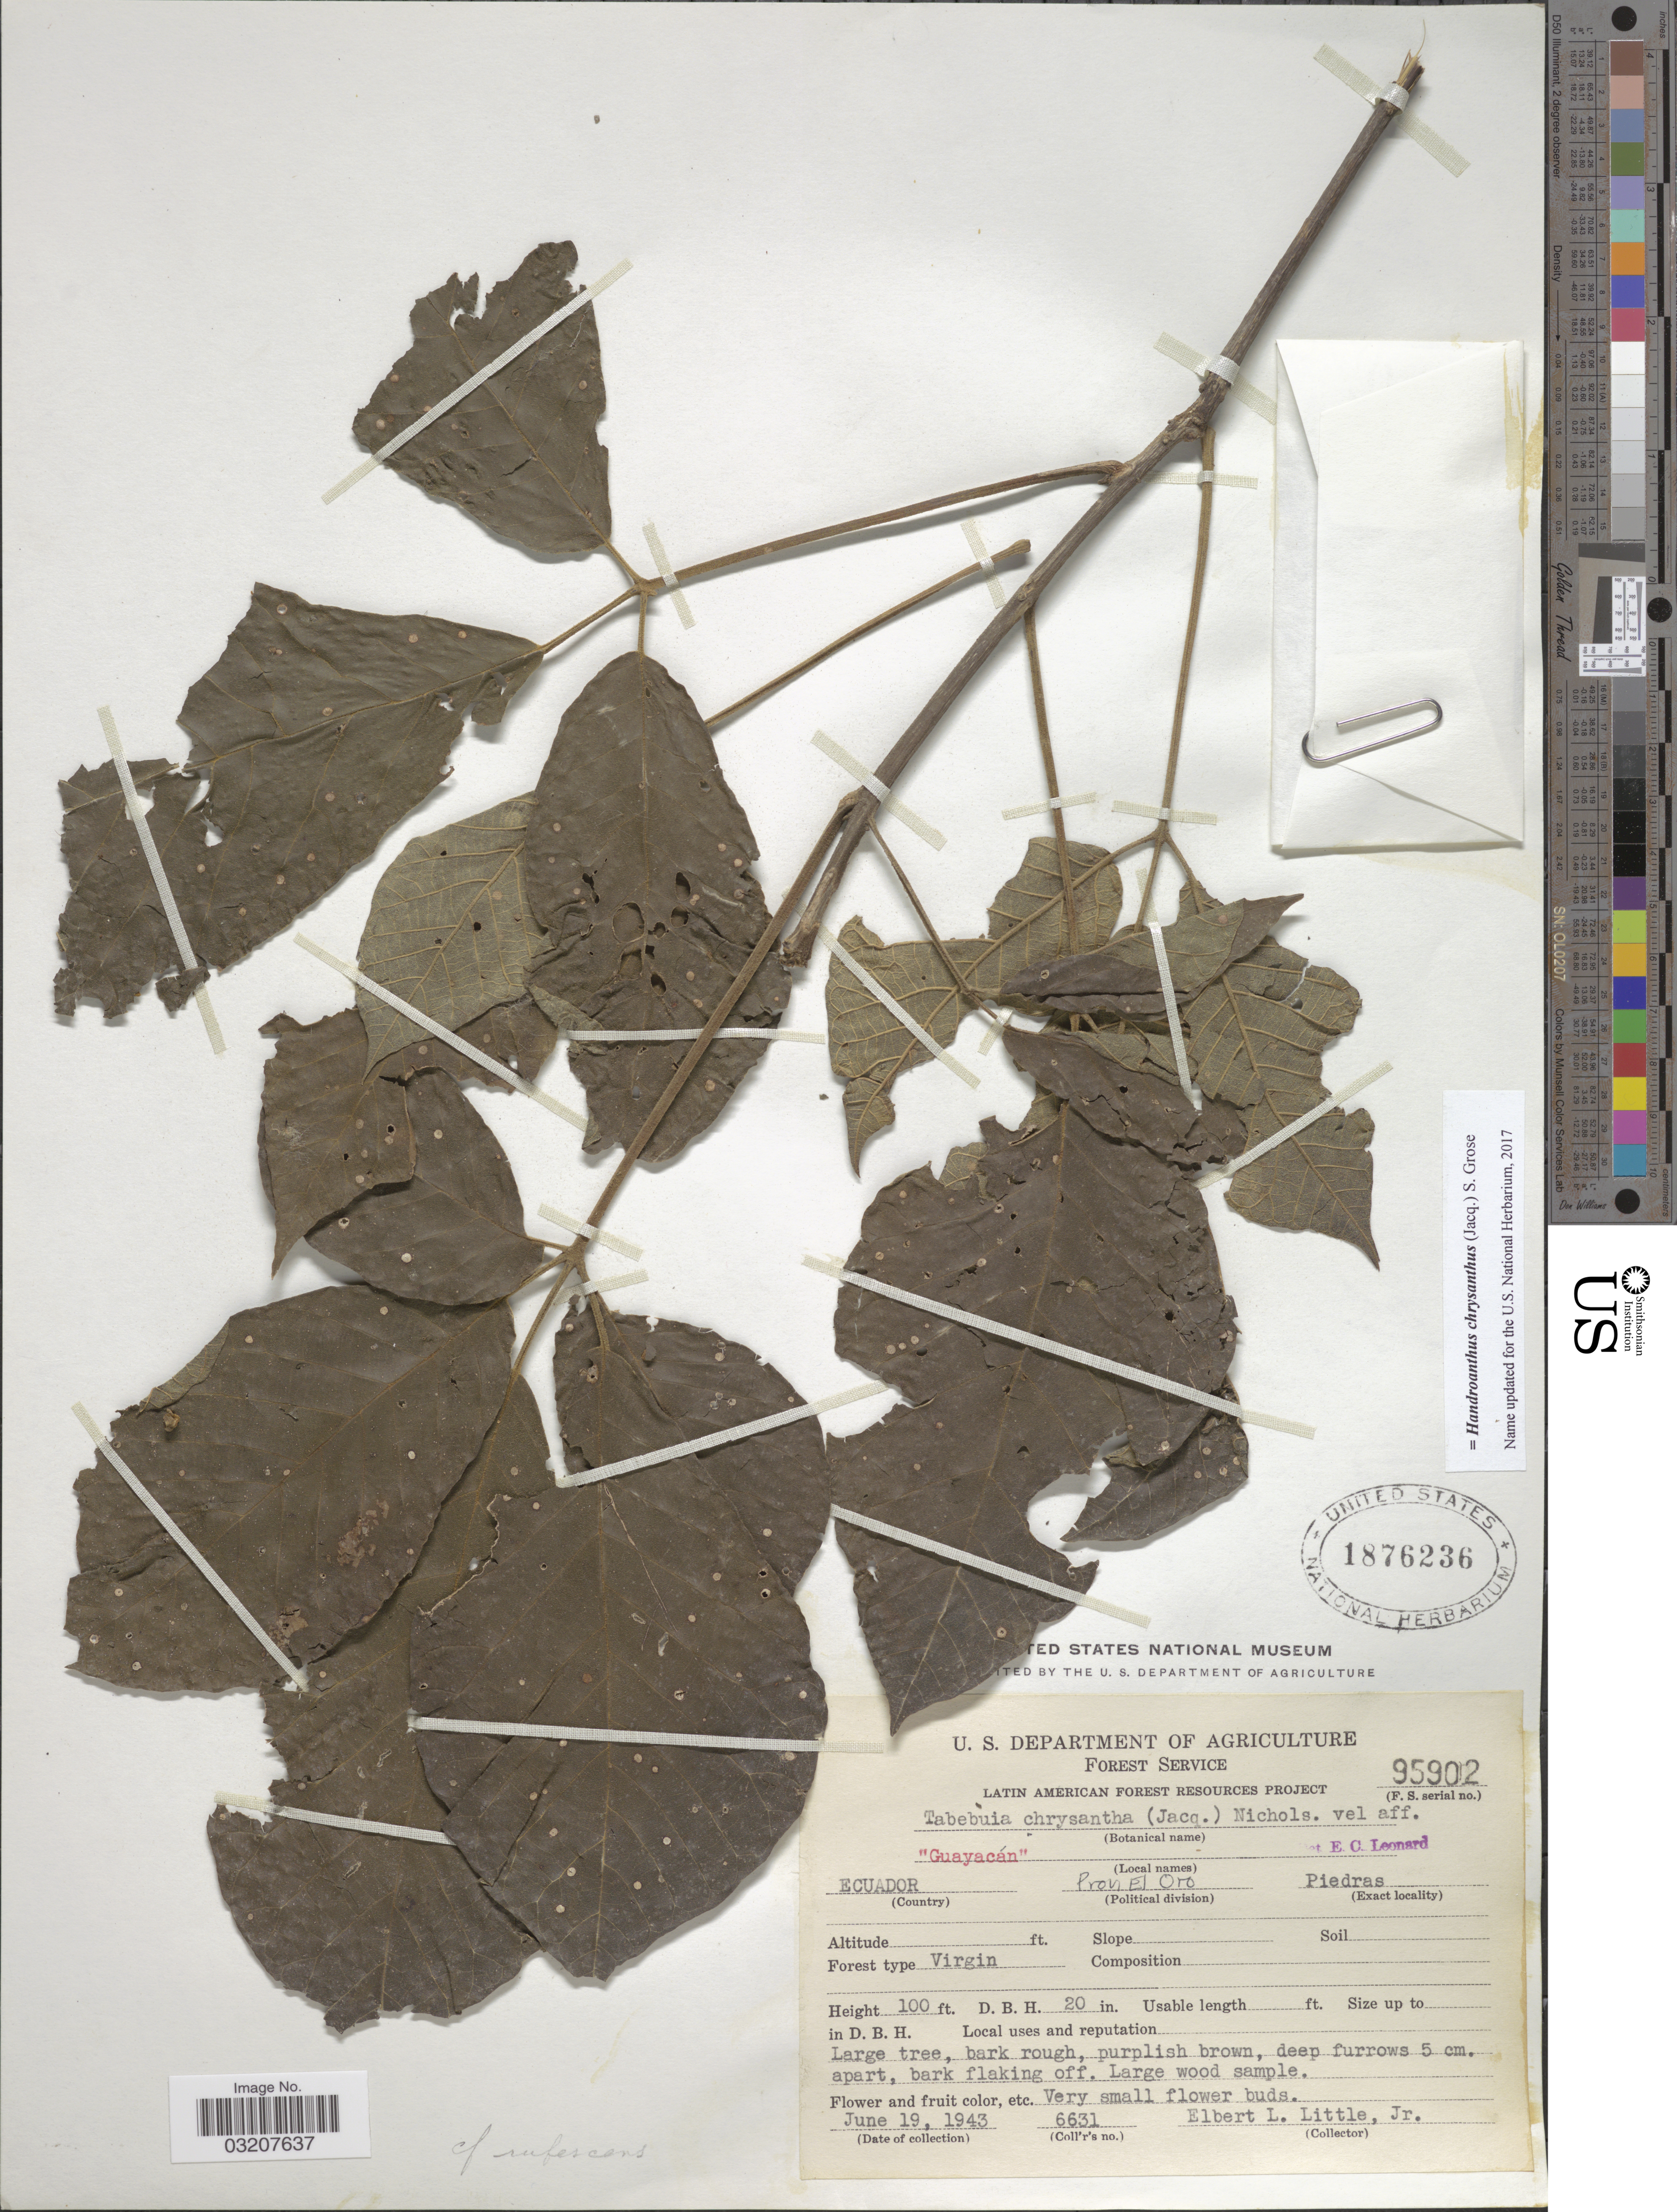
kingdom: Plantae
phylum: Tracheophyta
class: Magnoliopsida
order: Lamiales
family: Bignoniaceae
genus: Handroanthus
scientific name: Handroanthus chrysanthus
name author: (Jacq.) S.O. Grose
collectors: E. L. Little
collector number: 6631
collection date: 1943-06-19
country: Ecuador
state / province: El Oro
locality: Piedras.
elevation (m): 30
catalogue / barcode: US 1876236